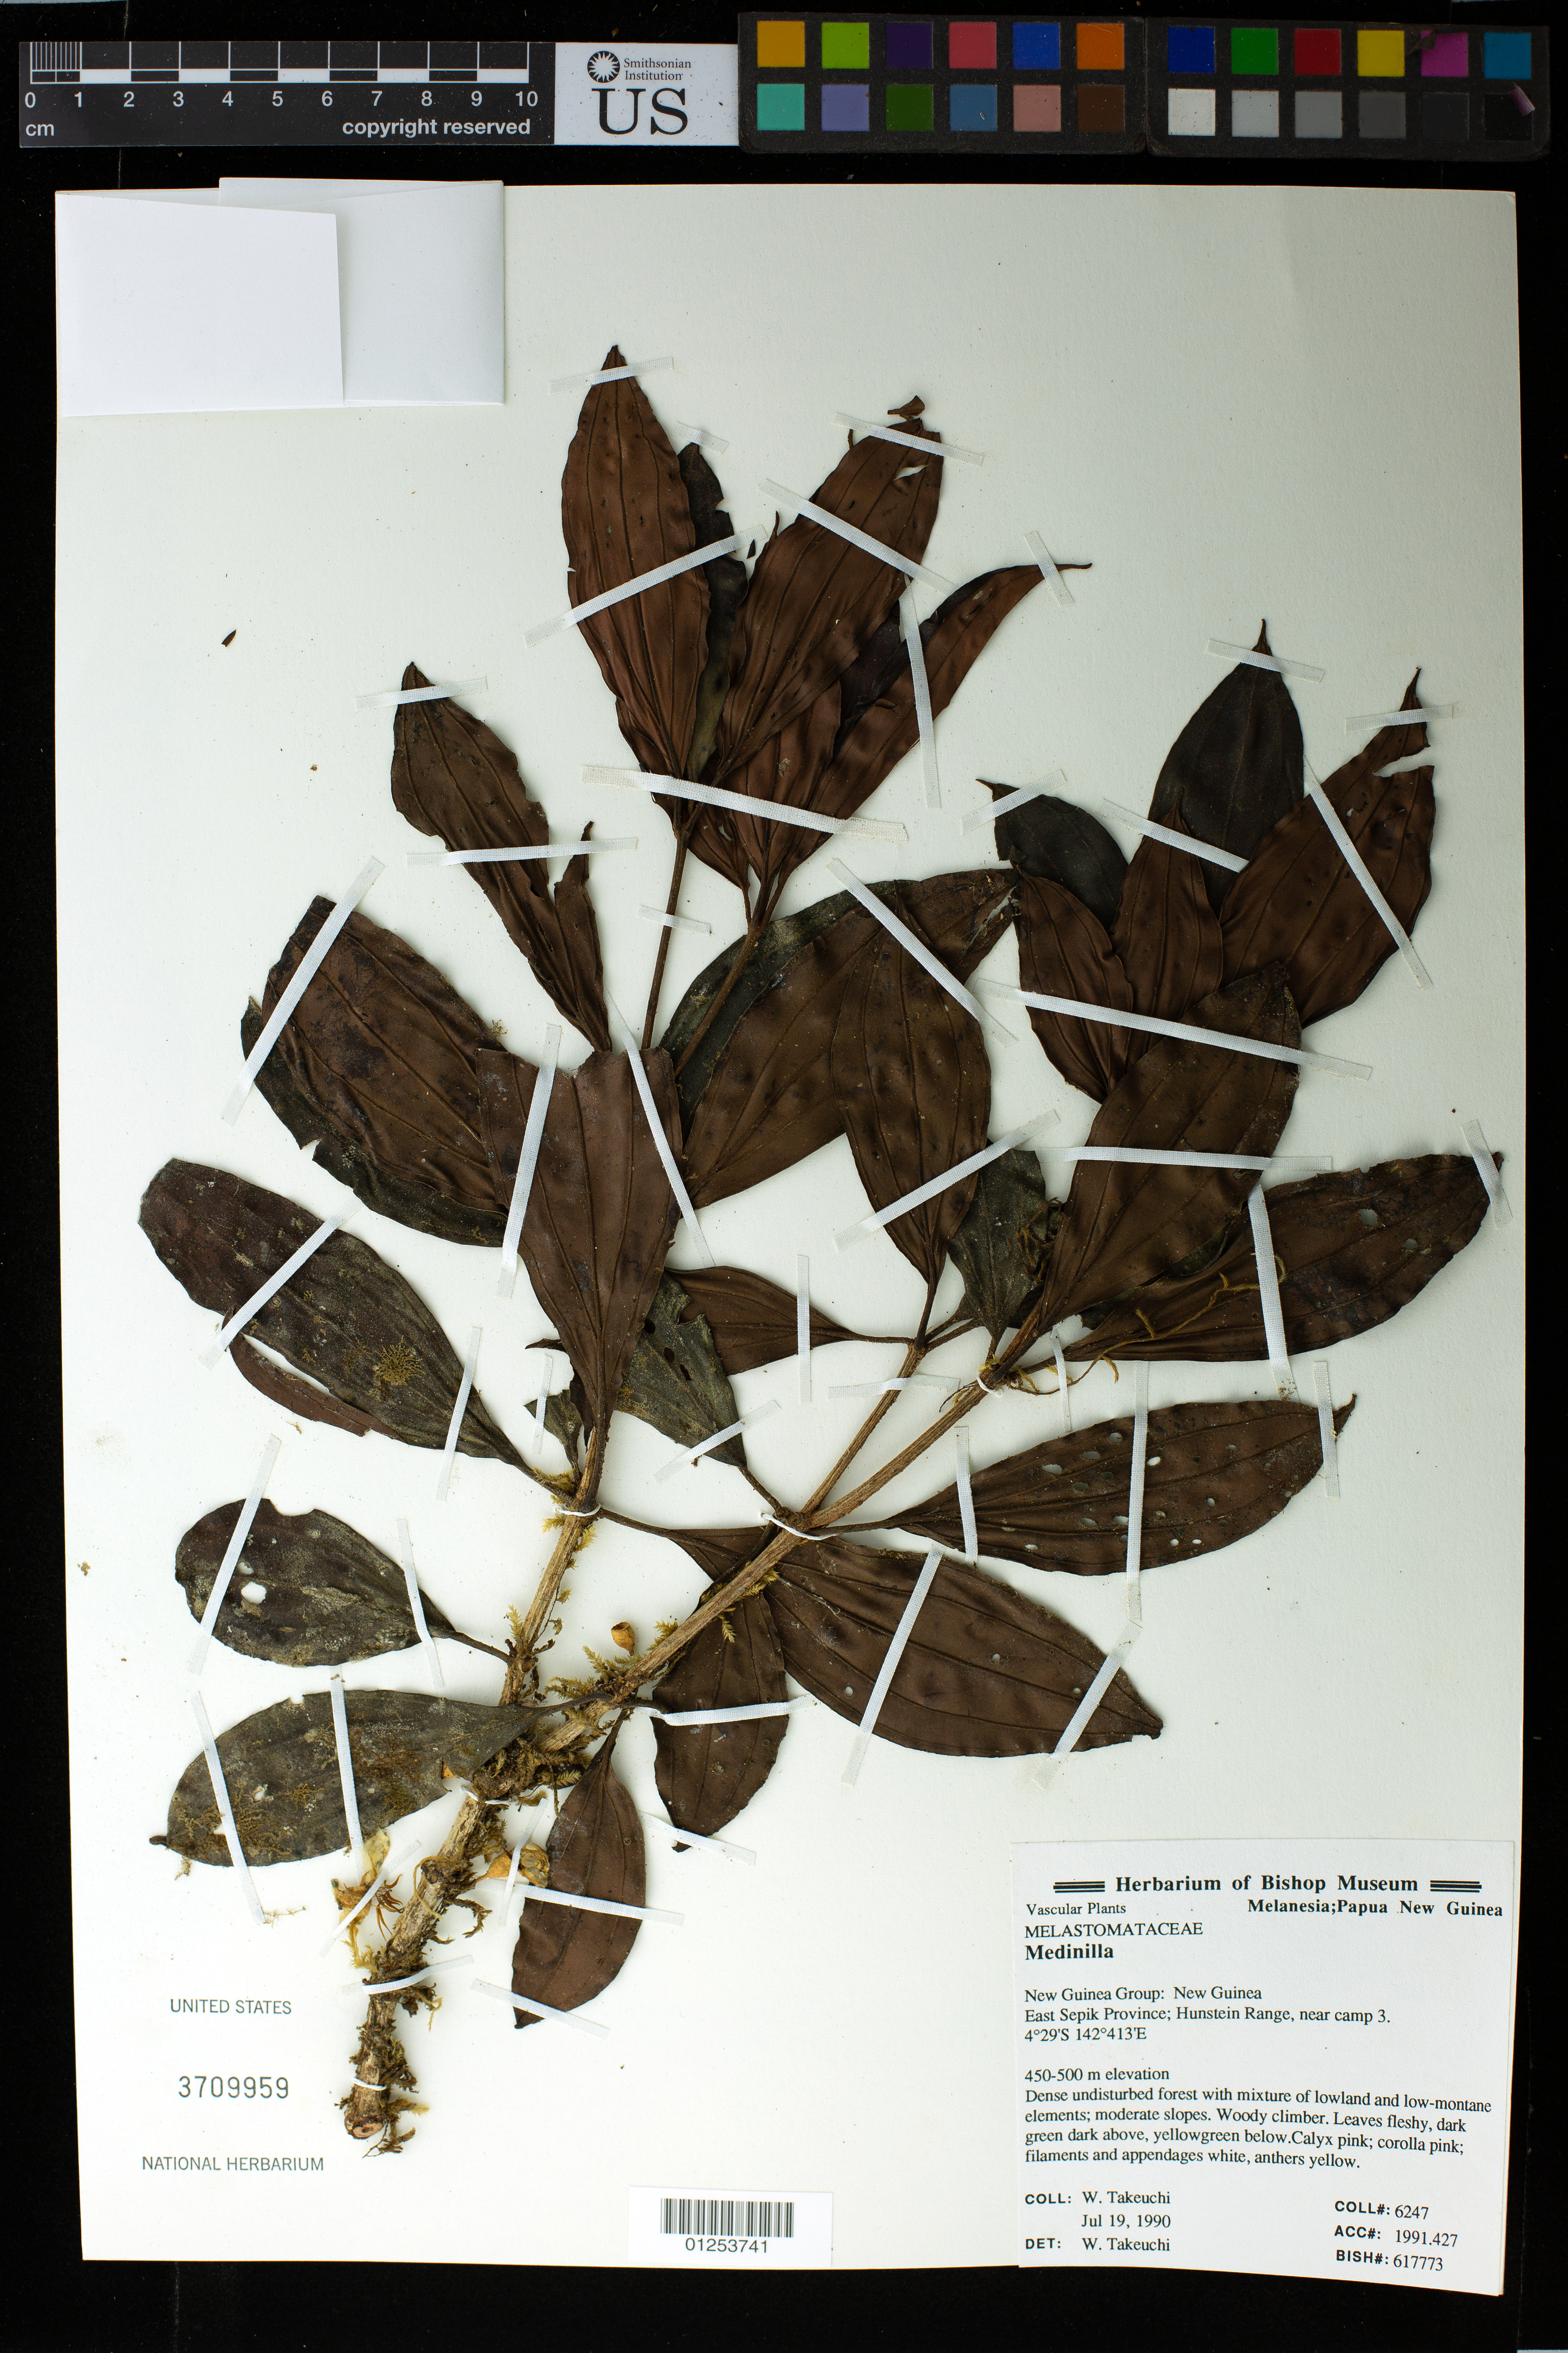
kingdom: Plantae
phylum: Tracheophyta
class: Magnoliopsida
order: Myrtales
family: Melastomataceae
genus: Medinilla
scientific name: Medinilla radicans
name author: (Blume) Blume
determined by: Snow, N. W.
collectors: W. Takeuchi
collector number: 6247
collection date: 1990-07-19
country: Papua New Guinea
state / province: East Sepik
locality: Hunstein Range, near camp 3.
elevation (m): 450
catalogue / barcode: US 3709959